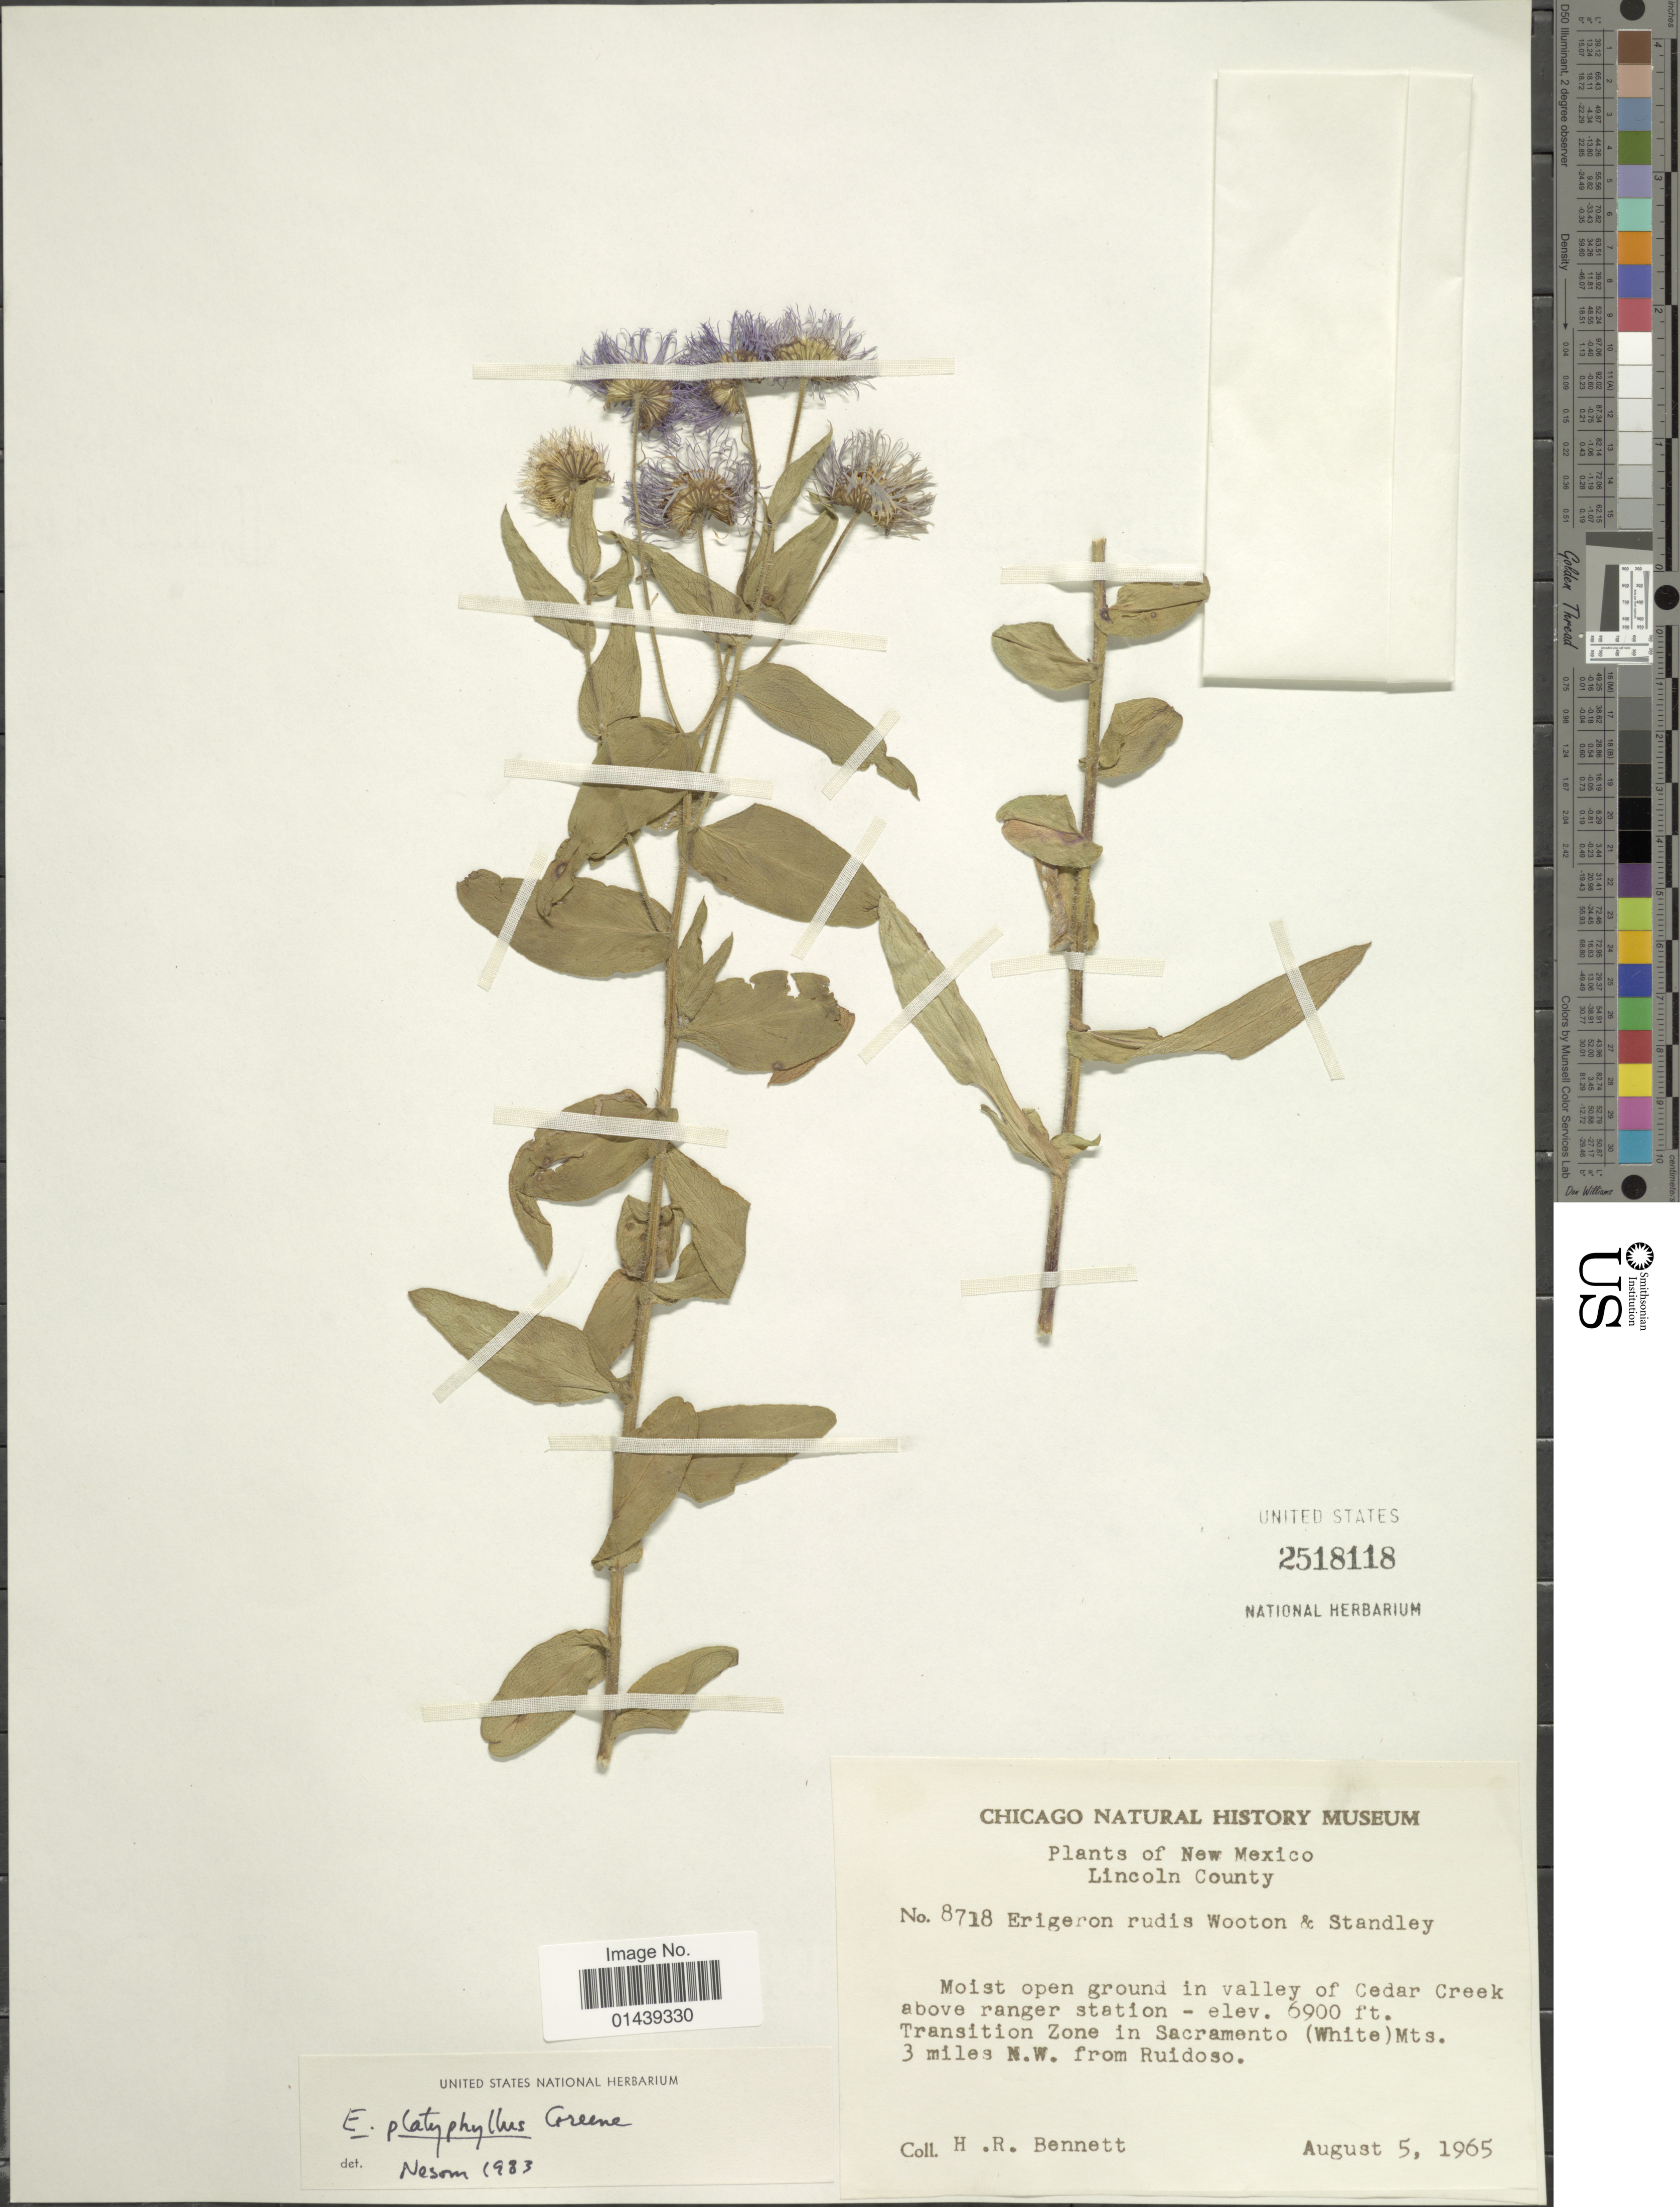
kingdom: Plantae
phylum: Tracheophyta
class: Magnoliopsida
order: Asterales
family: Asteraceae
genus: Erigeron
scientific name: Erigeron platyphyllus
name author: Greene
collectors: H. R. Bennett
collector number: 8718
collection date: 1965-08-05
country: United States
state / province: New Mexico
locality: Lincoln County. in valley of Cedar Creek above ranger station. Transition Zone in Sacramento (White ) Mts. 3 miles N. W. from Ruidoso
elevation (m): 2103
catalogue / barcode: US 2518118